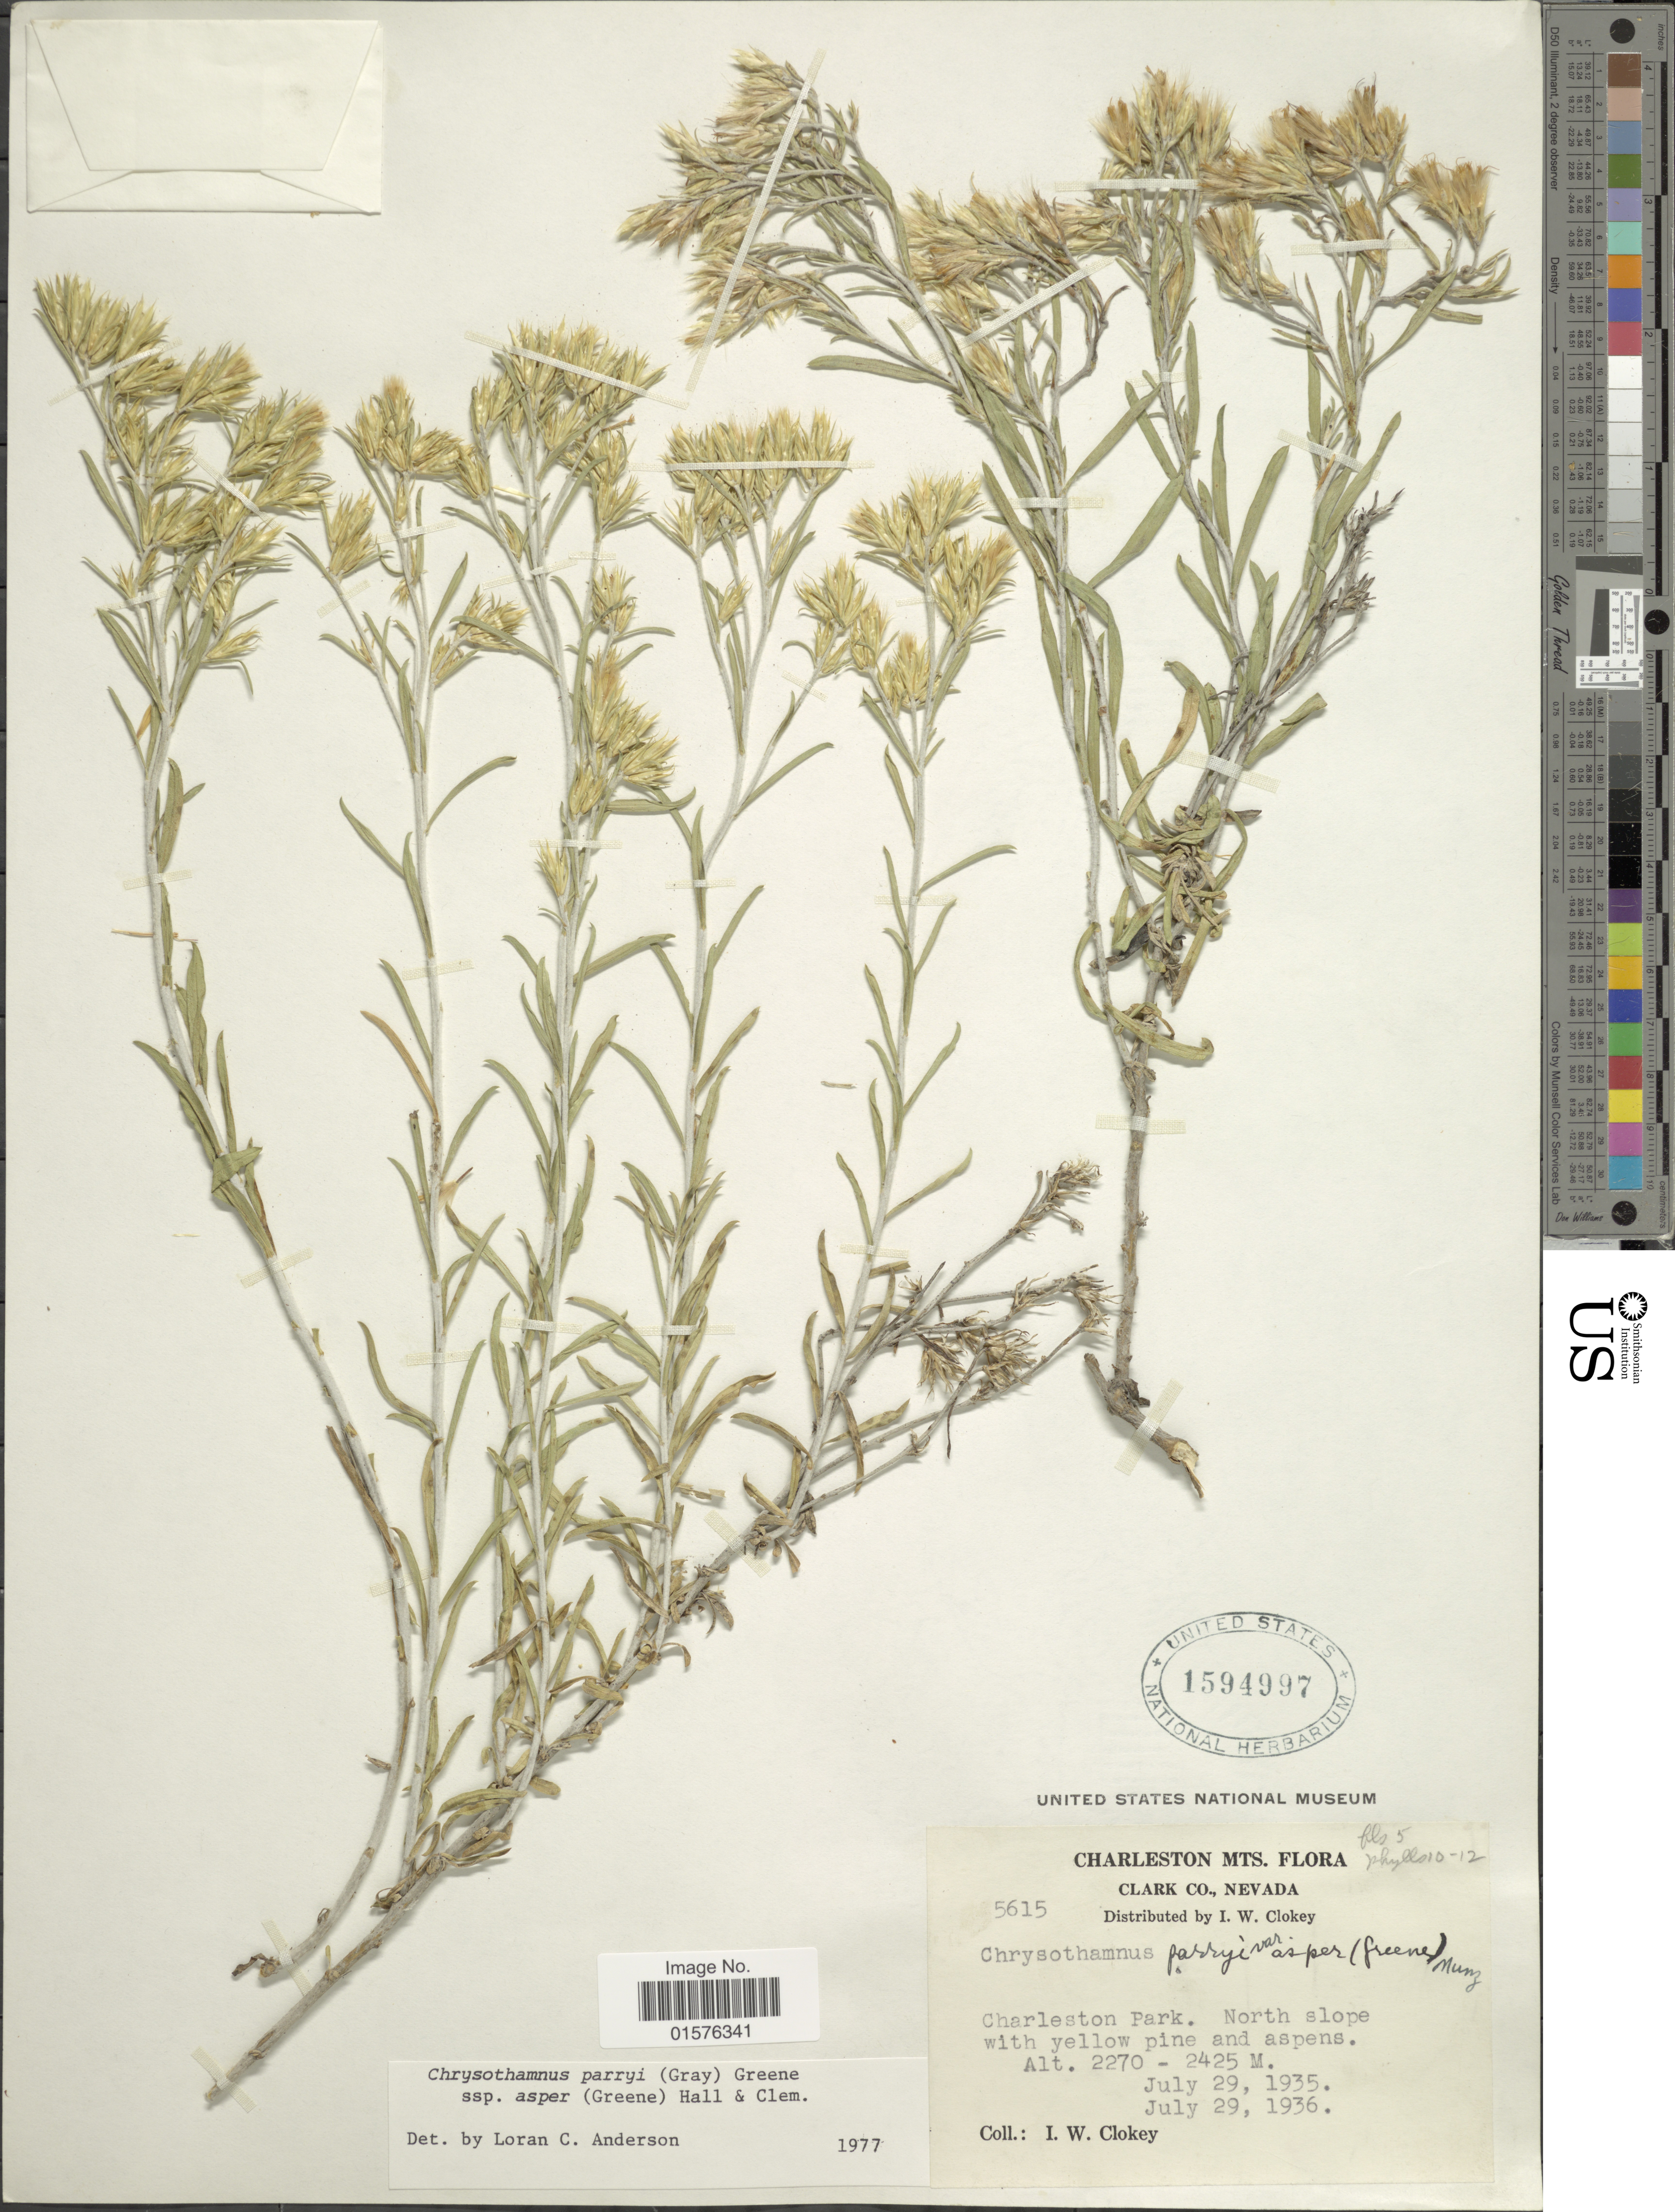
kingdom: Plantae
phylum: Tracheophyta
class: Magnoliopsida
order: Asterales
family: Asteraceae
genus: Ericameria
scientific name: Ericameria parryi var. aspera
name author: (S.W. Greene) G.L. Nesom & G.I. Baird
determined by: Urbatsch, Lowell E., Curator (LSU), Louisiana State University (UNITED STATES)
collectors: I. W. Clokey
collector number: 5615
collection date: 1935-07-29/1936-07-29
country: United States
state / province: Nevada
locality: Charleston Mts. Clark Co., Charleston Park. North slope.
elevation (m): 2270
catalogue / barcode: US 1594997